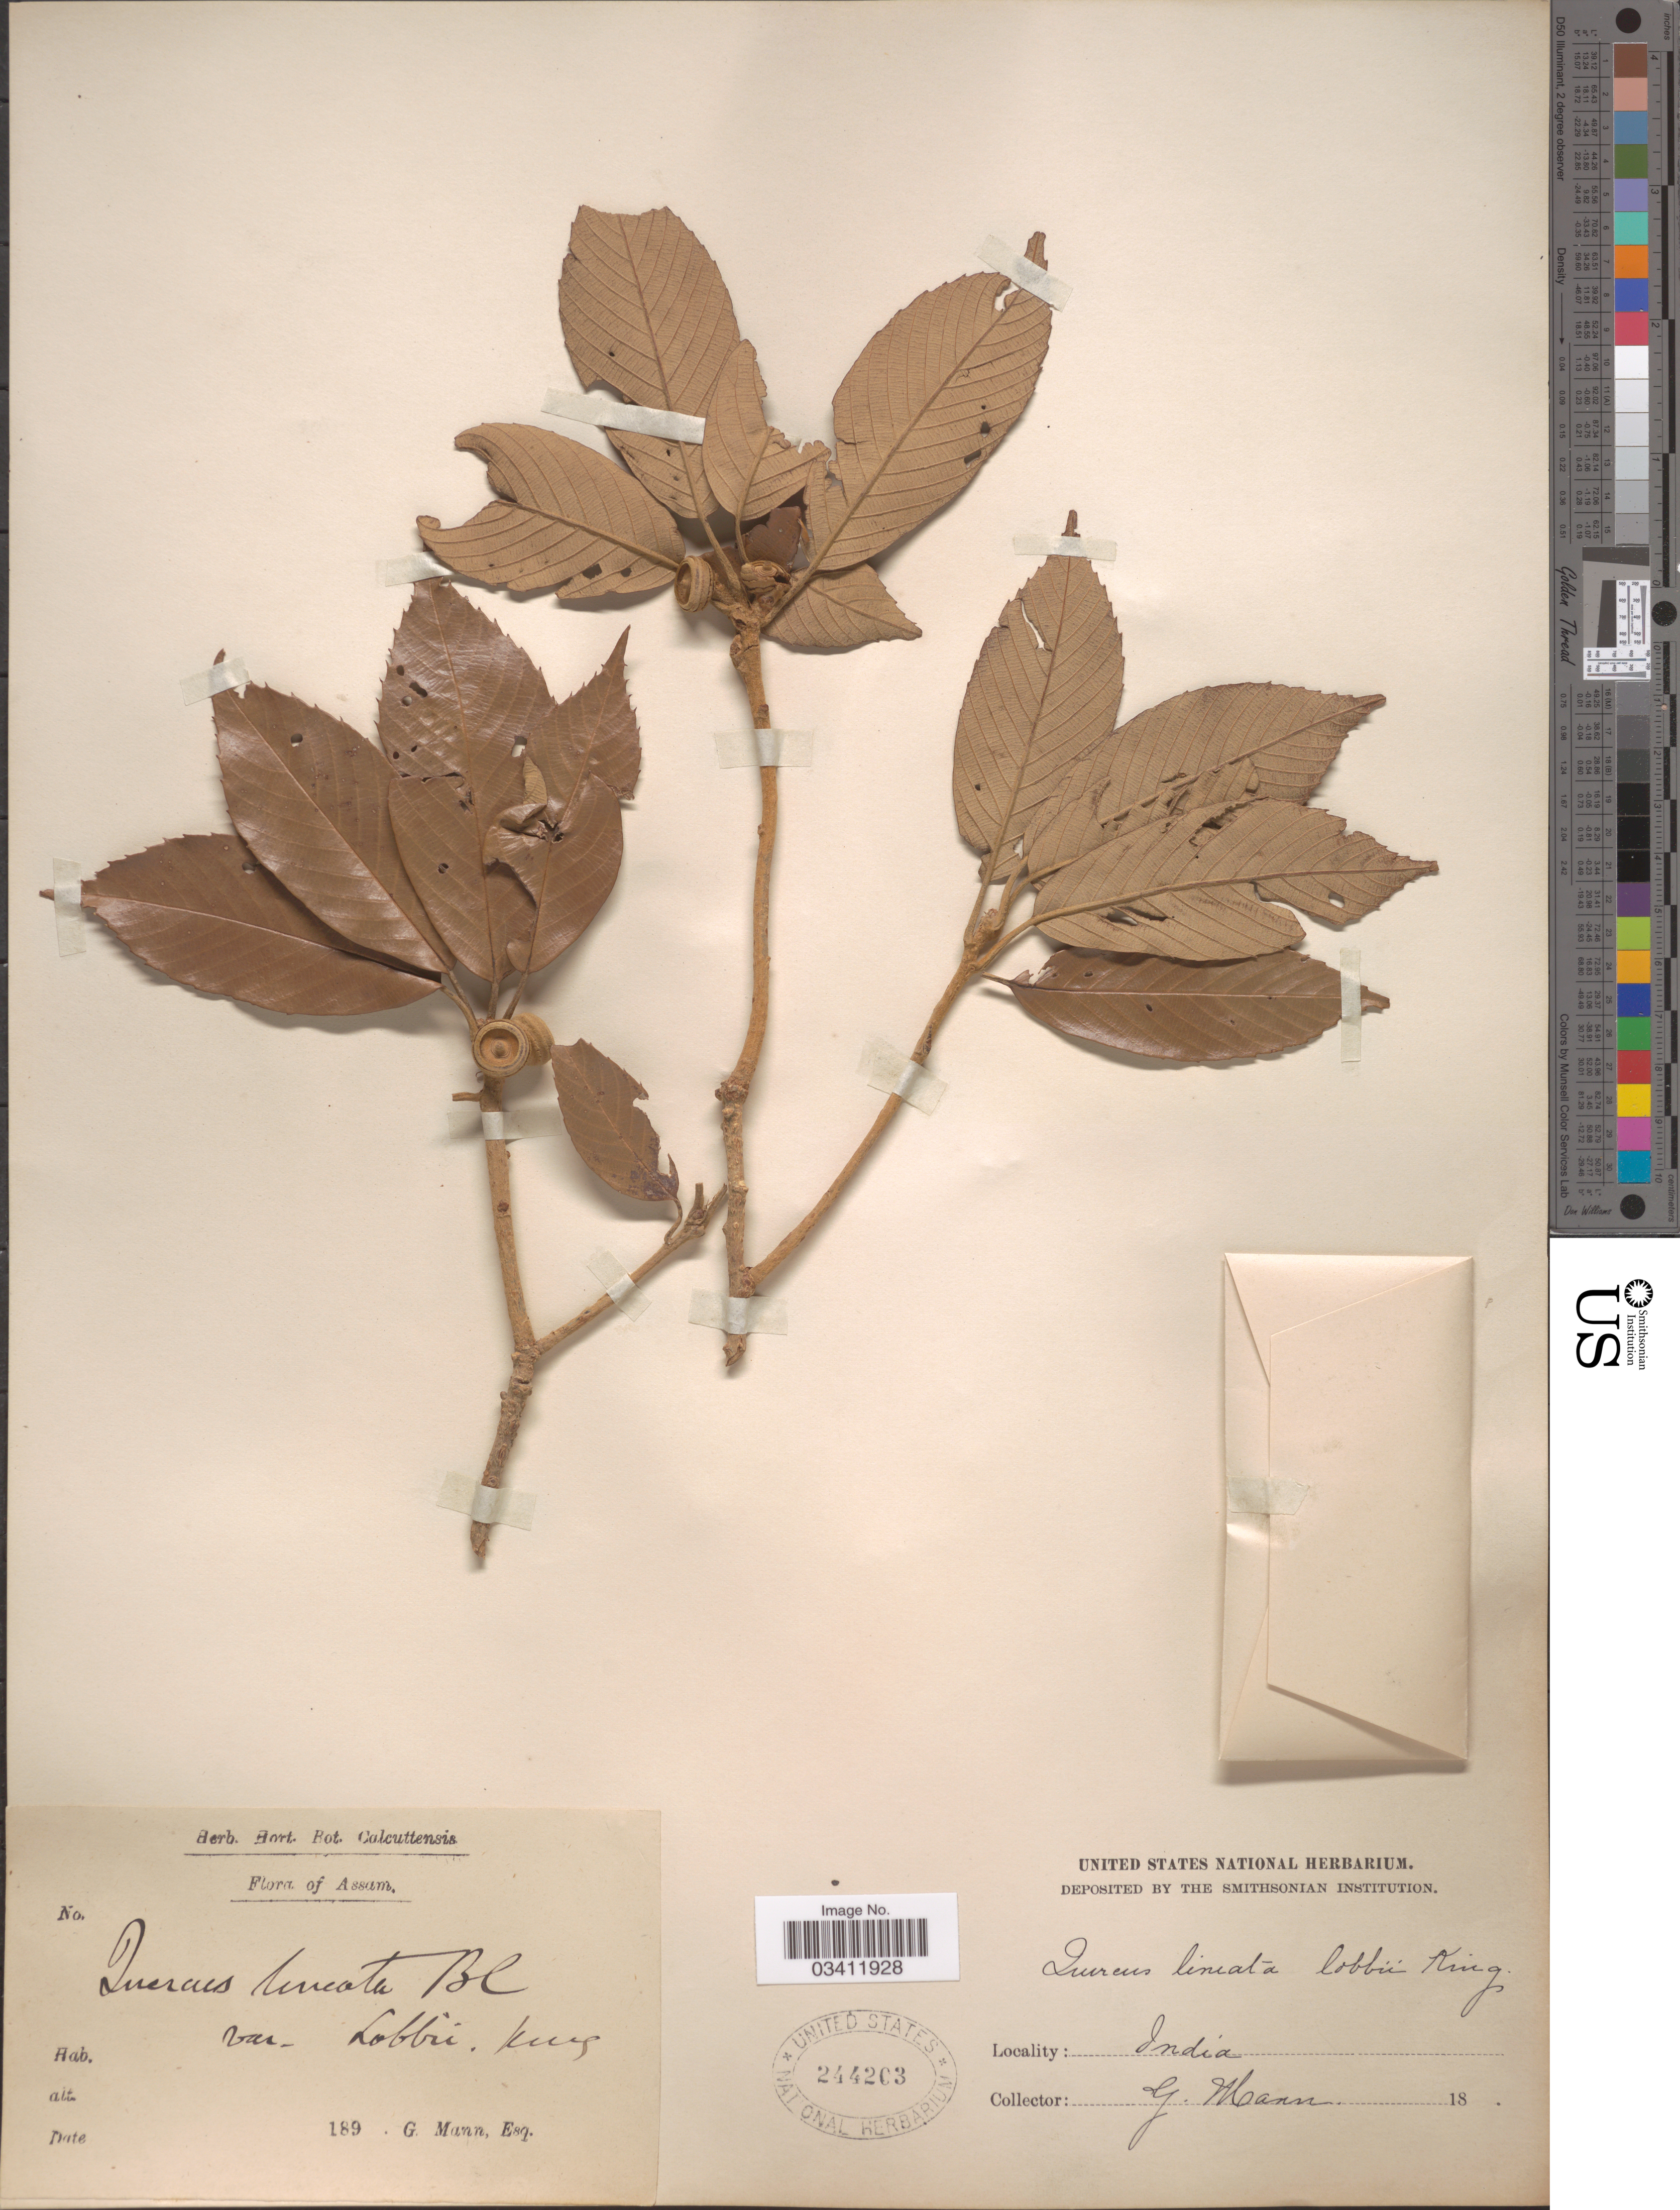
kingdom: Plantae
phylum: Tracheophyta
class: Magnoliopsida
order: Fagales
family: Fagaceae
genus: Quercus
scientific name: Quercus lineata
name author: Blume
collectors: G. Mann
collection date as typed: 189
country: India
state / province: Assam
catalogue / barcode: US 244203